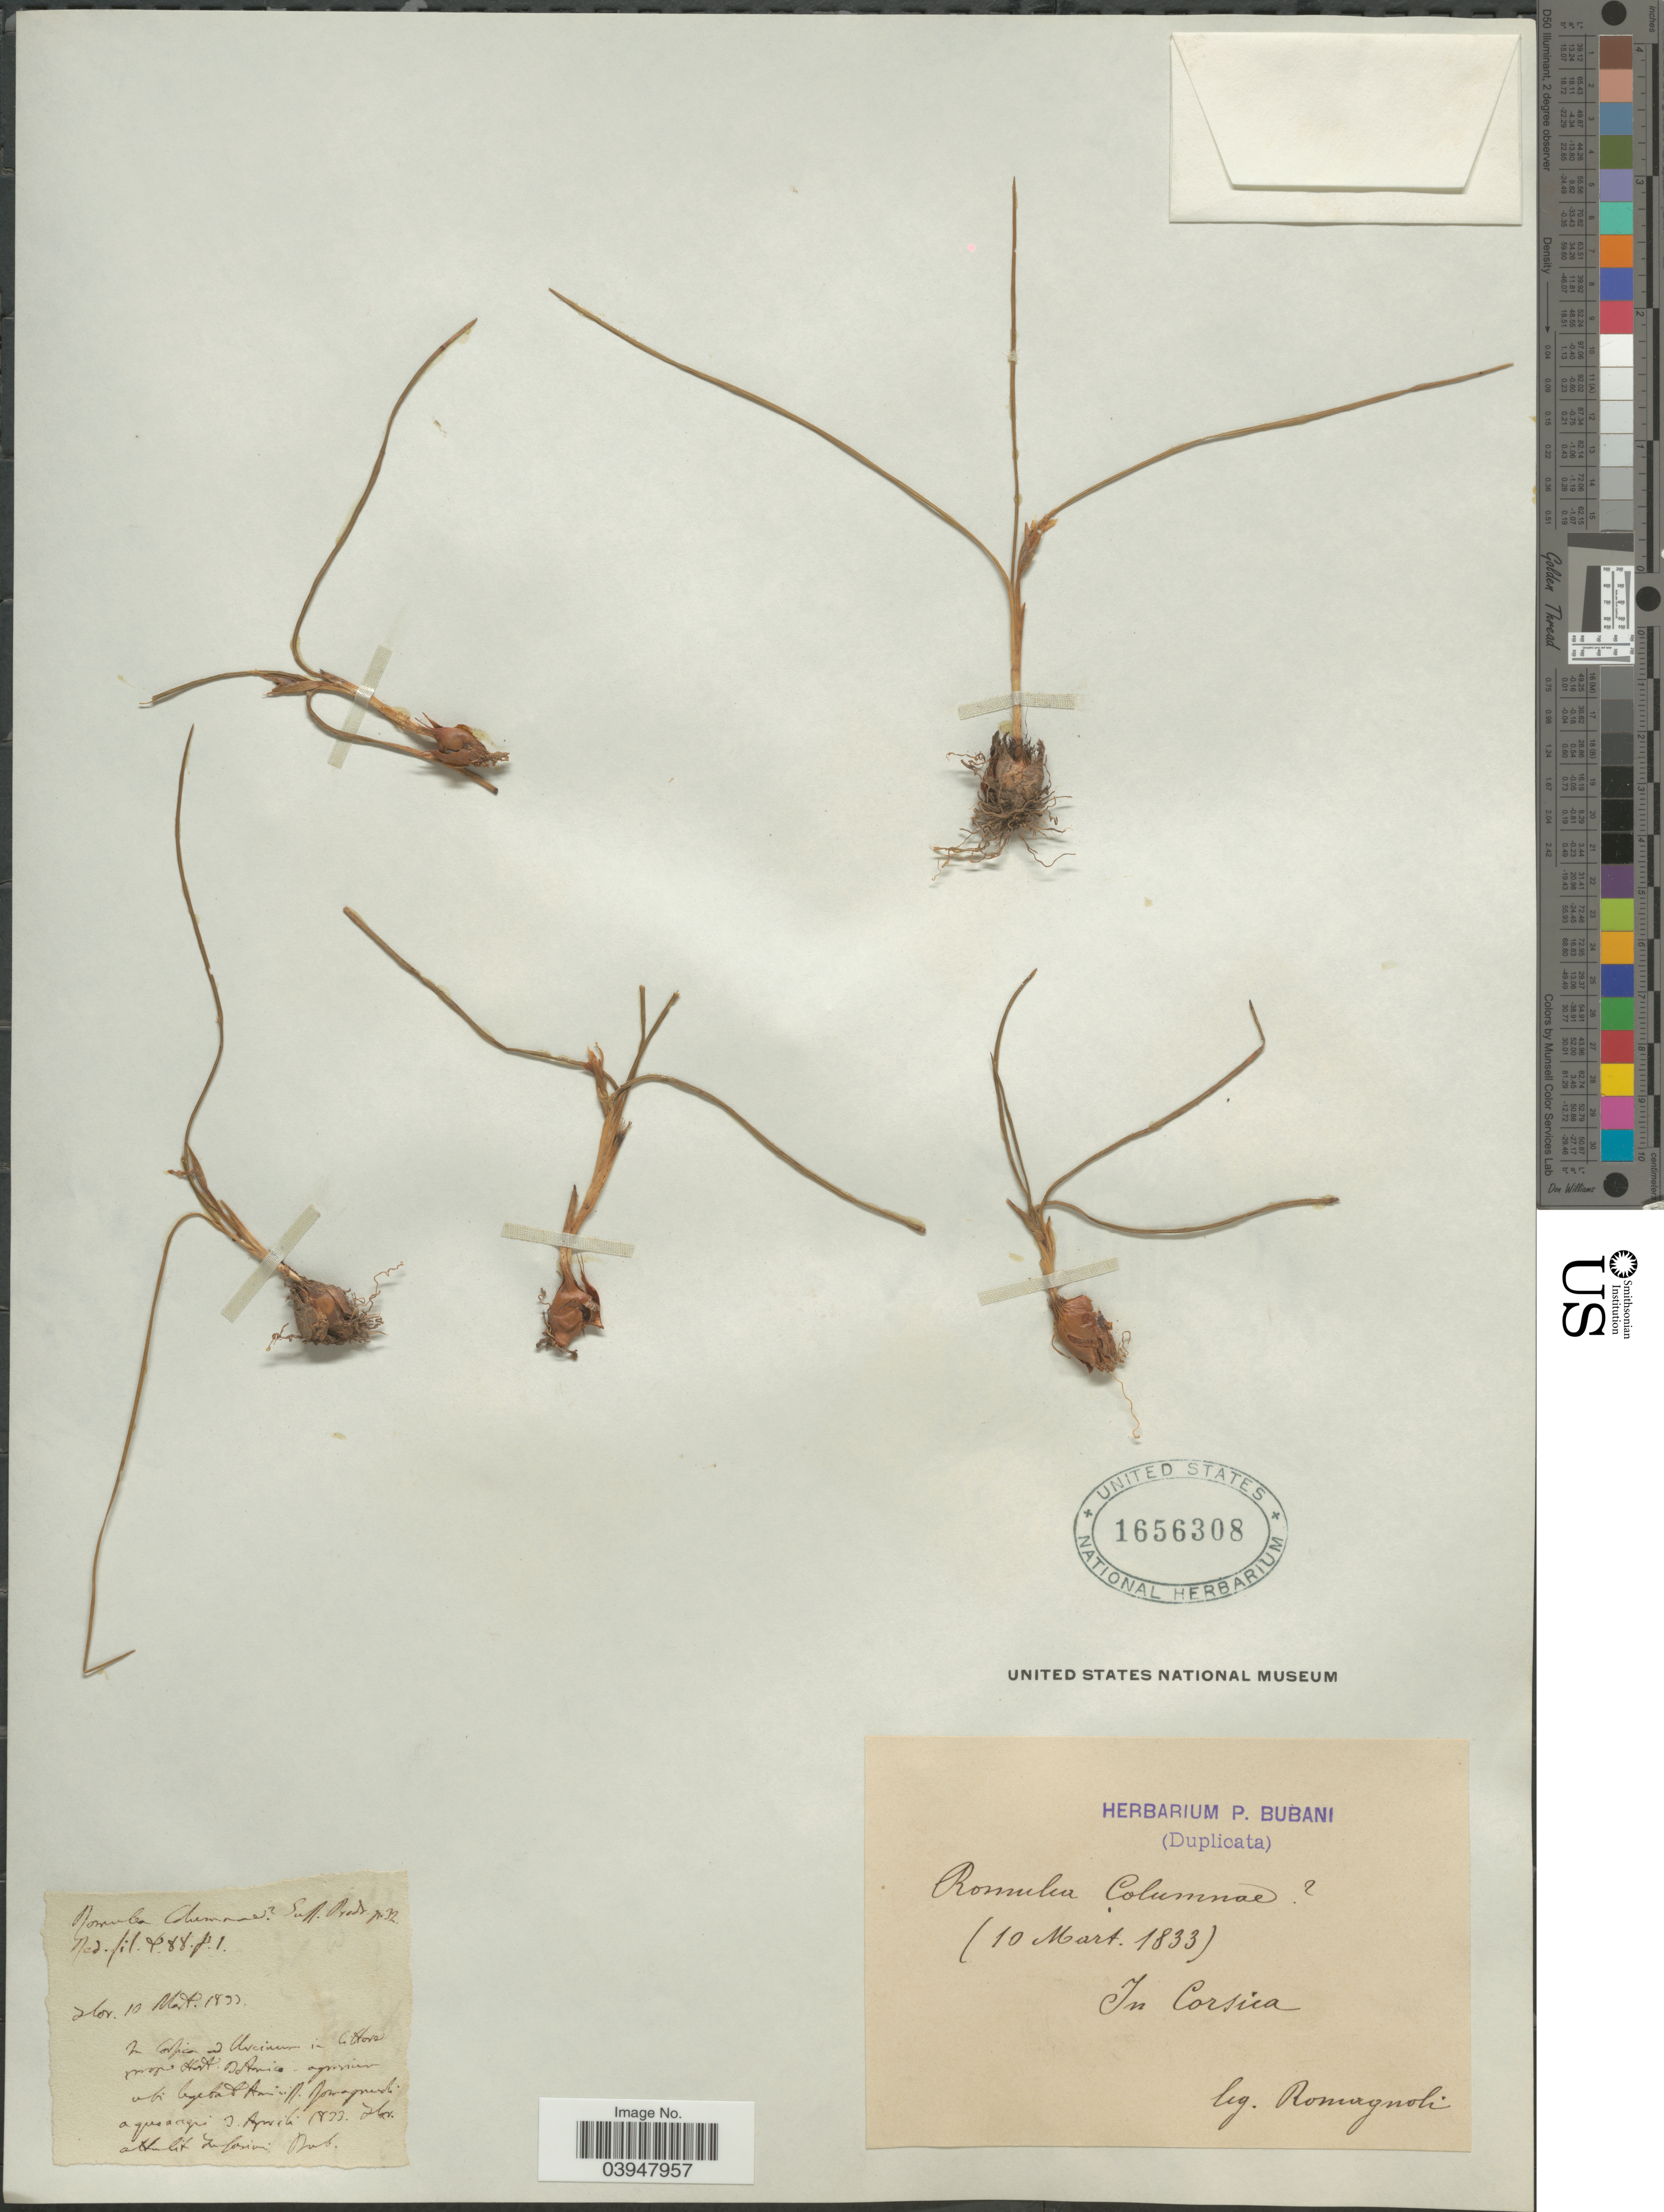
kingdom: Plantae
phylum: Tracheophyta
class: Liliopsida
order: Asparagales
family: Iridaceae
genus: Romulea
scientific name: Romulea columnae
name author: Sebast. & Mauri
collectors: Romagnoli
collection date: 1833-03-10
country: France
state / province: Corsica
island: Corse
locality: In Corsica ad Urcinen in Cifore prope Hort of Amico - agrenium ub bybab Aun in Aun N. Nowagnudi aqusaagis. [interpreted]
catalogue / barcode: US 1656308